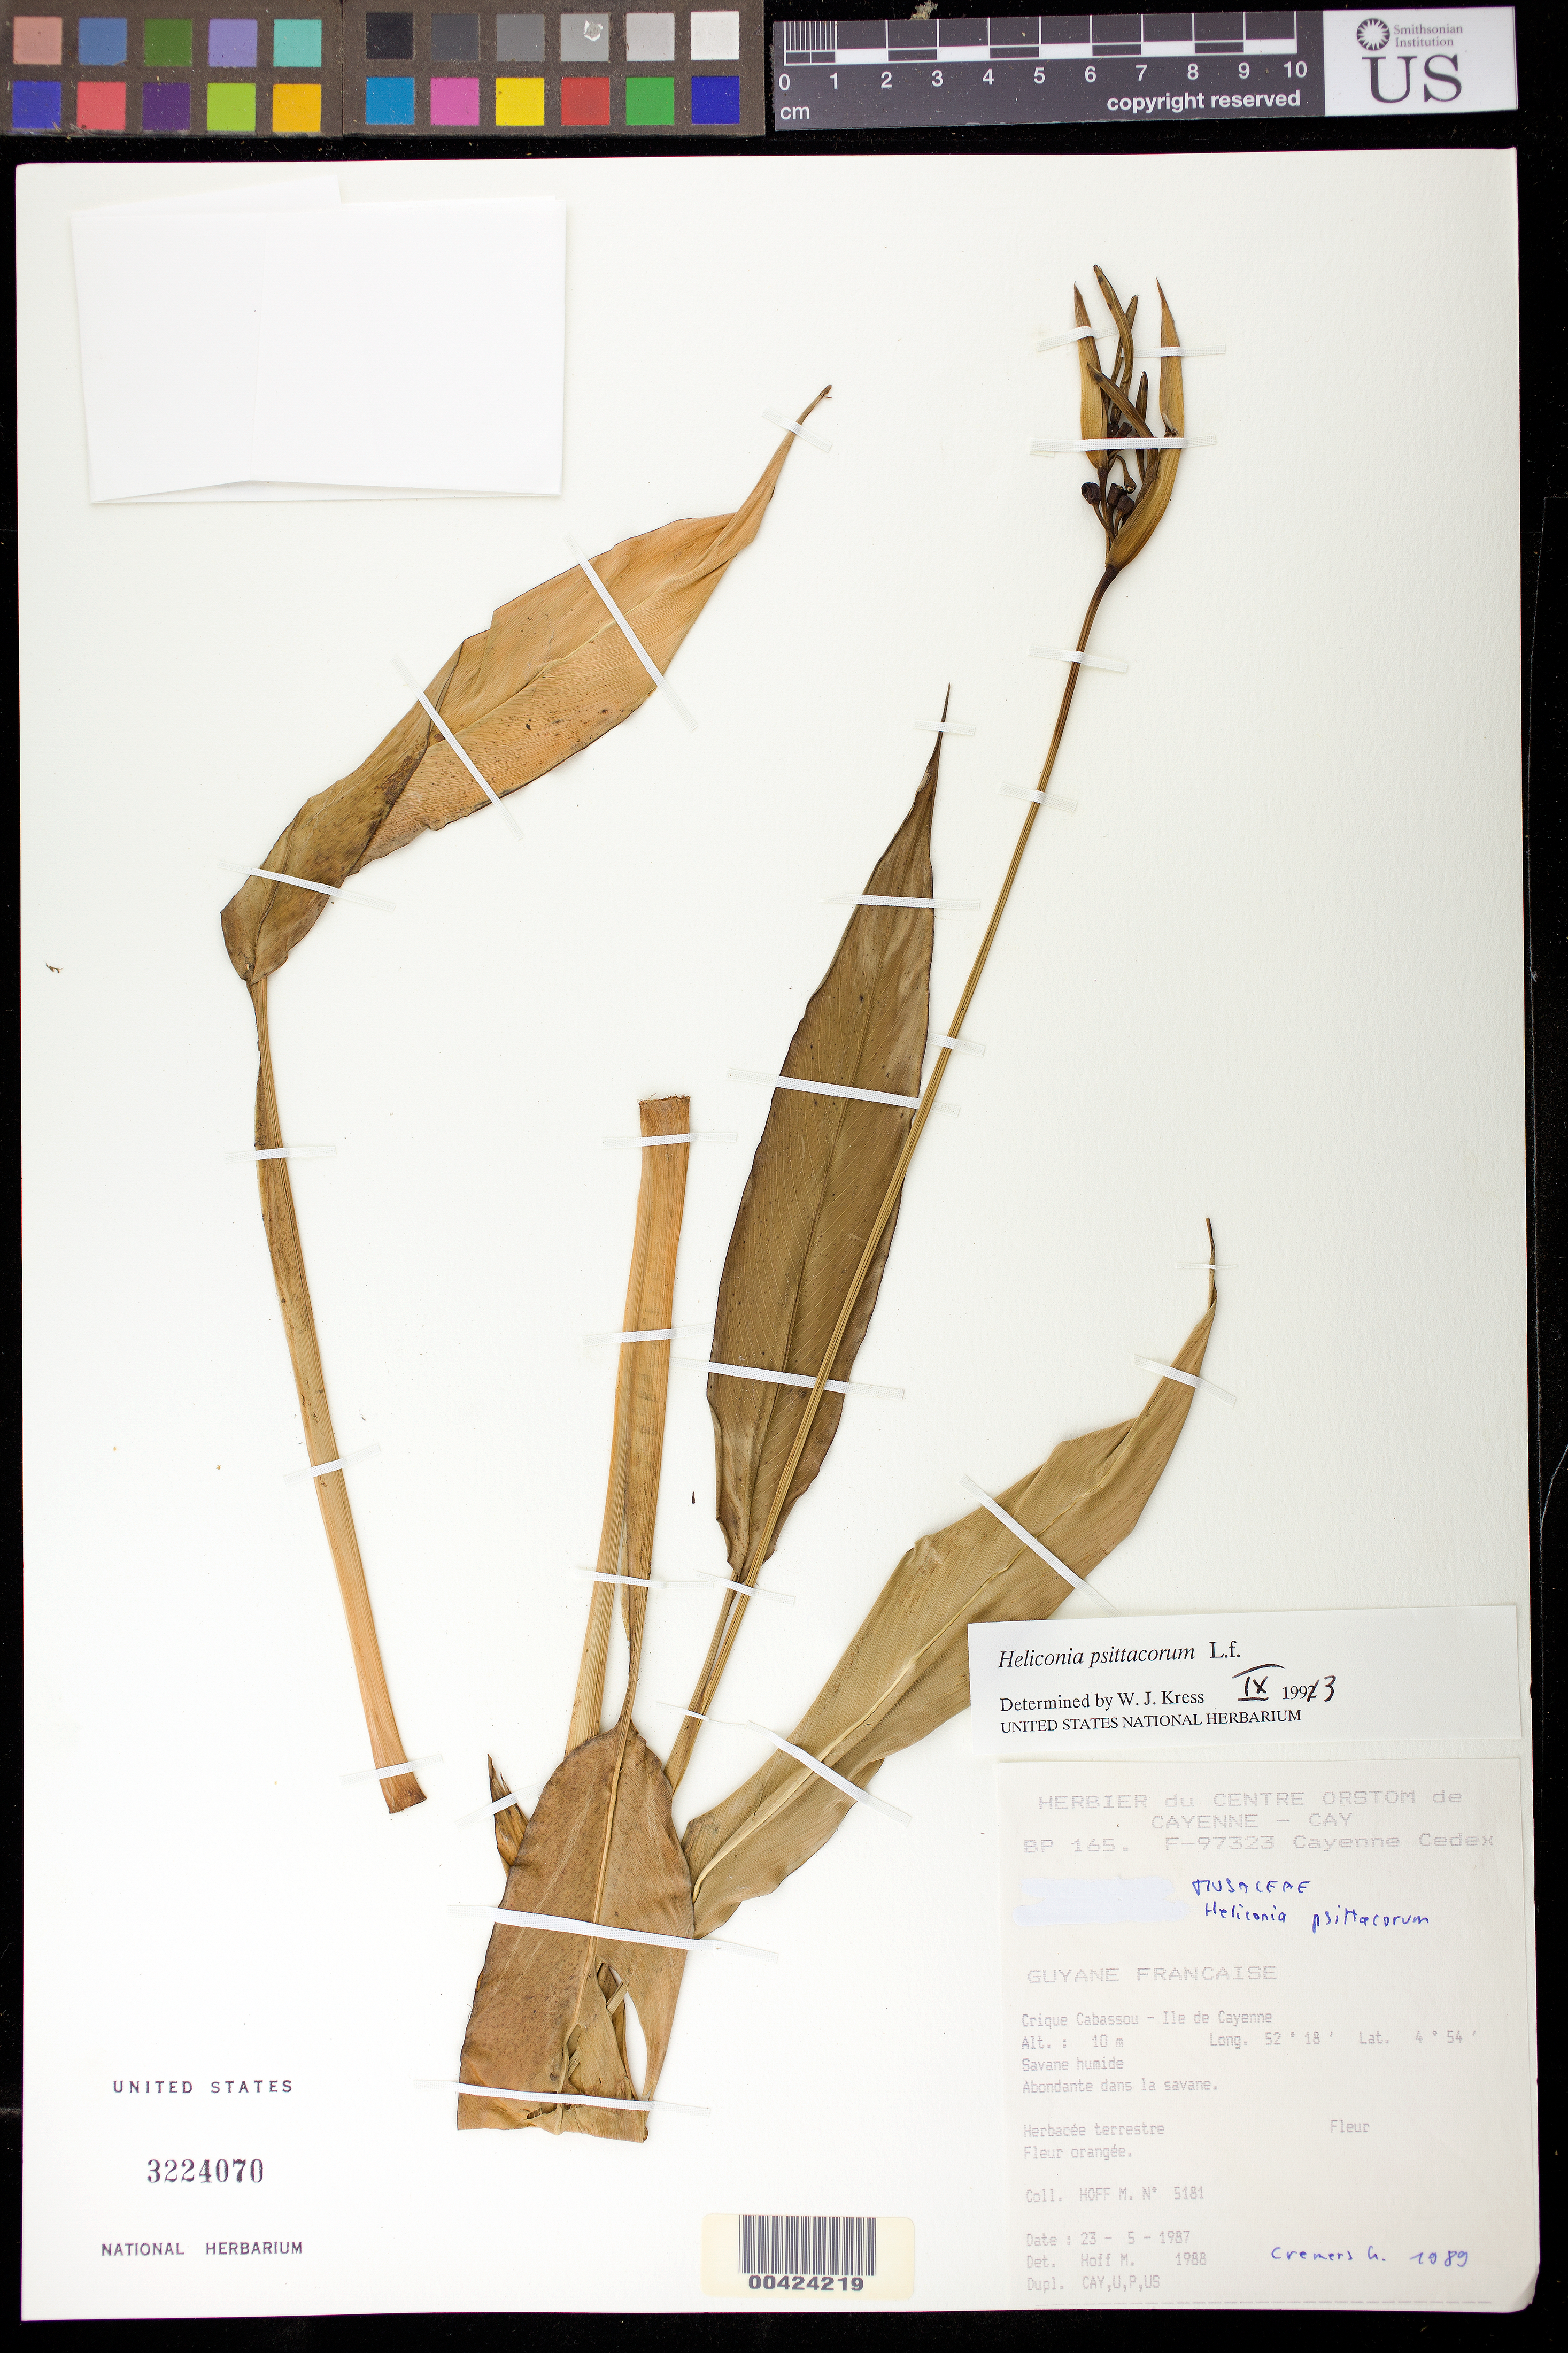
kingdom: Plantae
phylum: Tracheophyta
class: Liliopsida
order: Zingiberales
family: Heliconiaceae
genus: Heliconia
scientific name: Heliconia psittacorum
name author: L. f.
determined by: Kress, W. J., (US), Smithsonian Institution - National Museum of Natural History (UNITED STATES)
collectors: M. Hoff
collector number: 5181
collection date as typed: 23 May 1987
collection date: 1987-05-23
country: French Guiana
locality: Crique cabassou - ile de cayenne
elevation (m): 10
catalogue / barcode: US 3224070